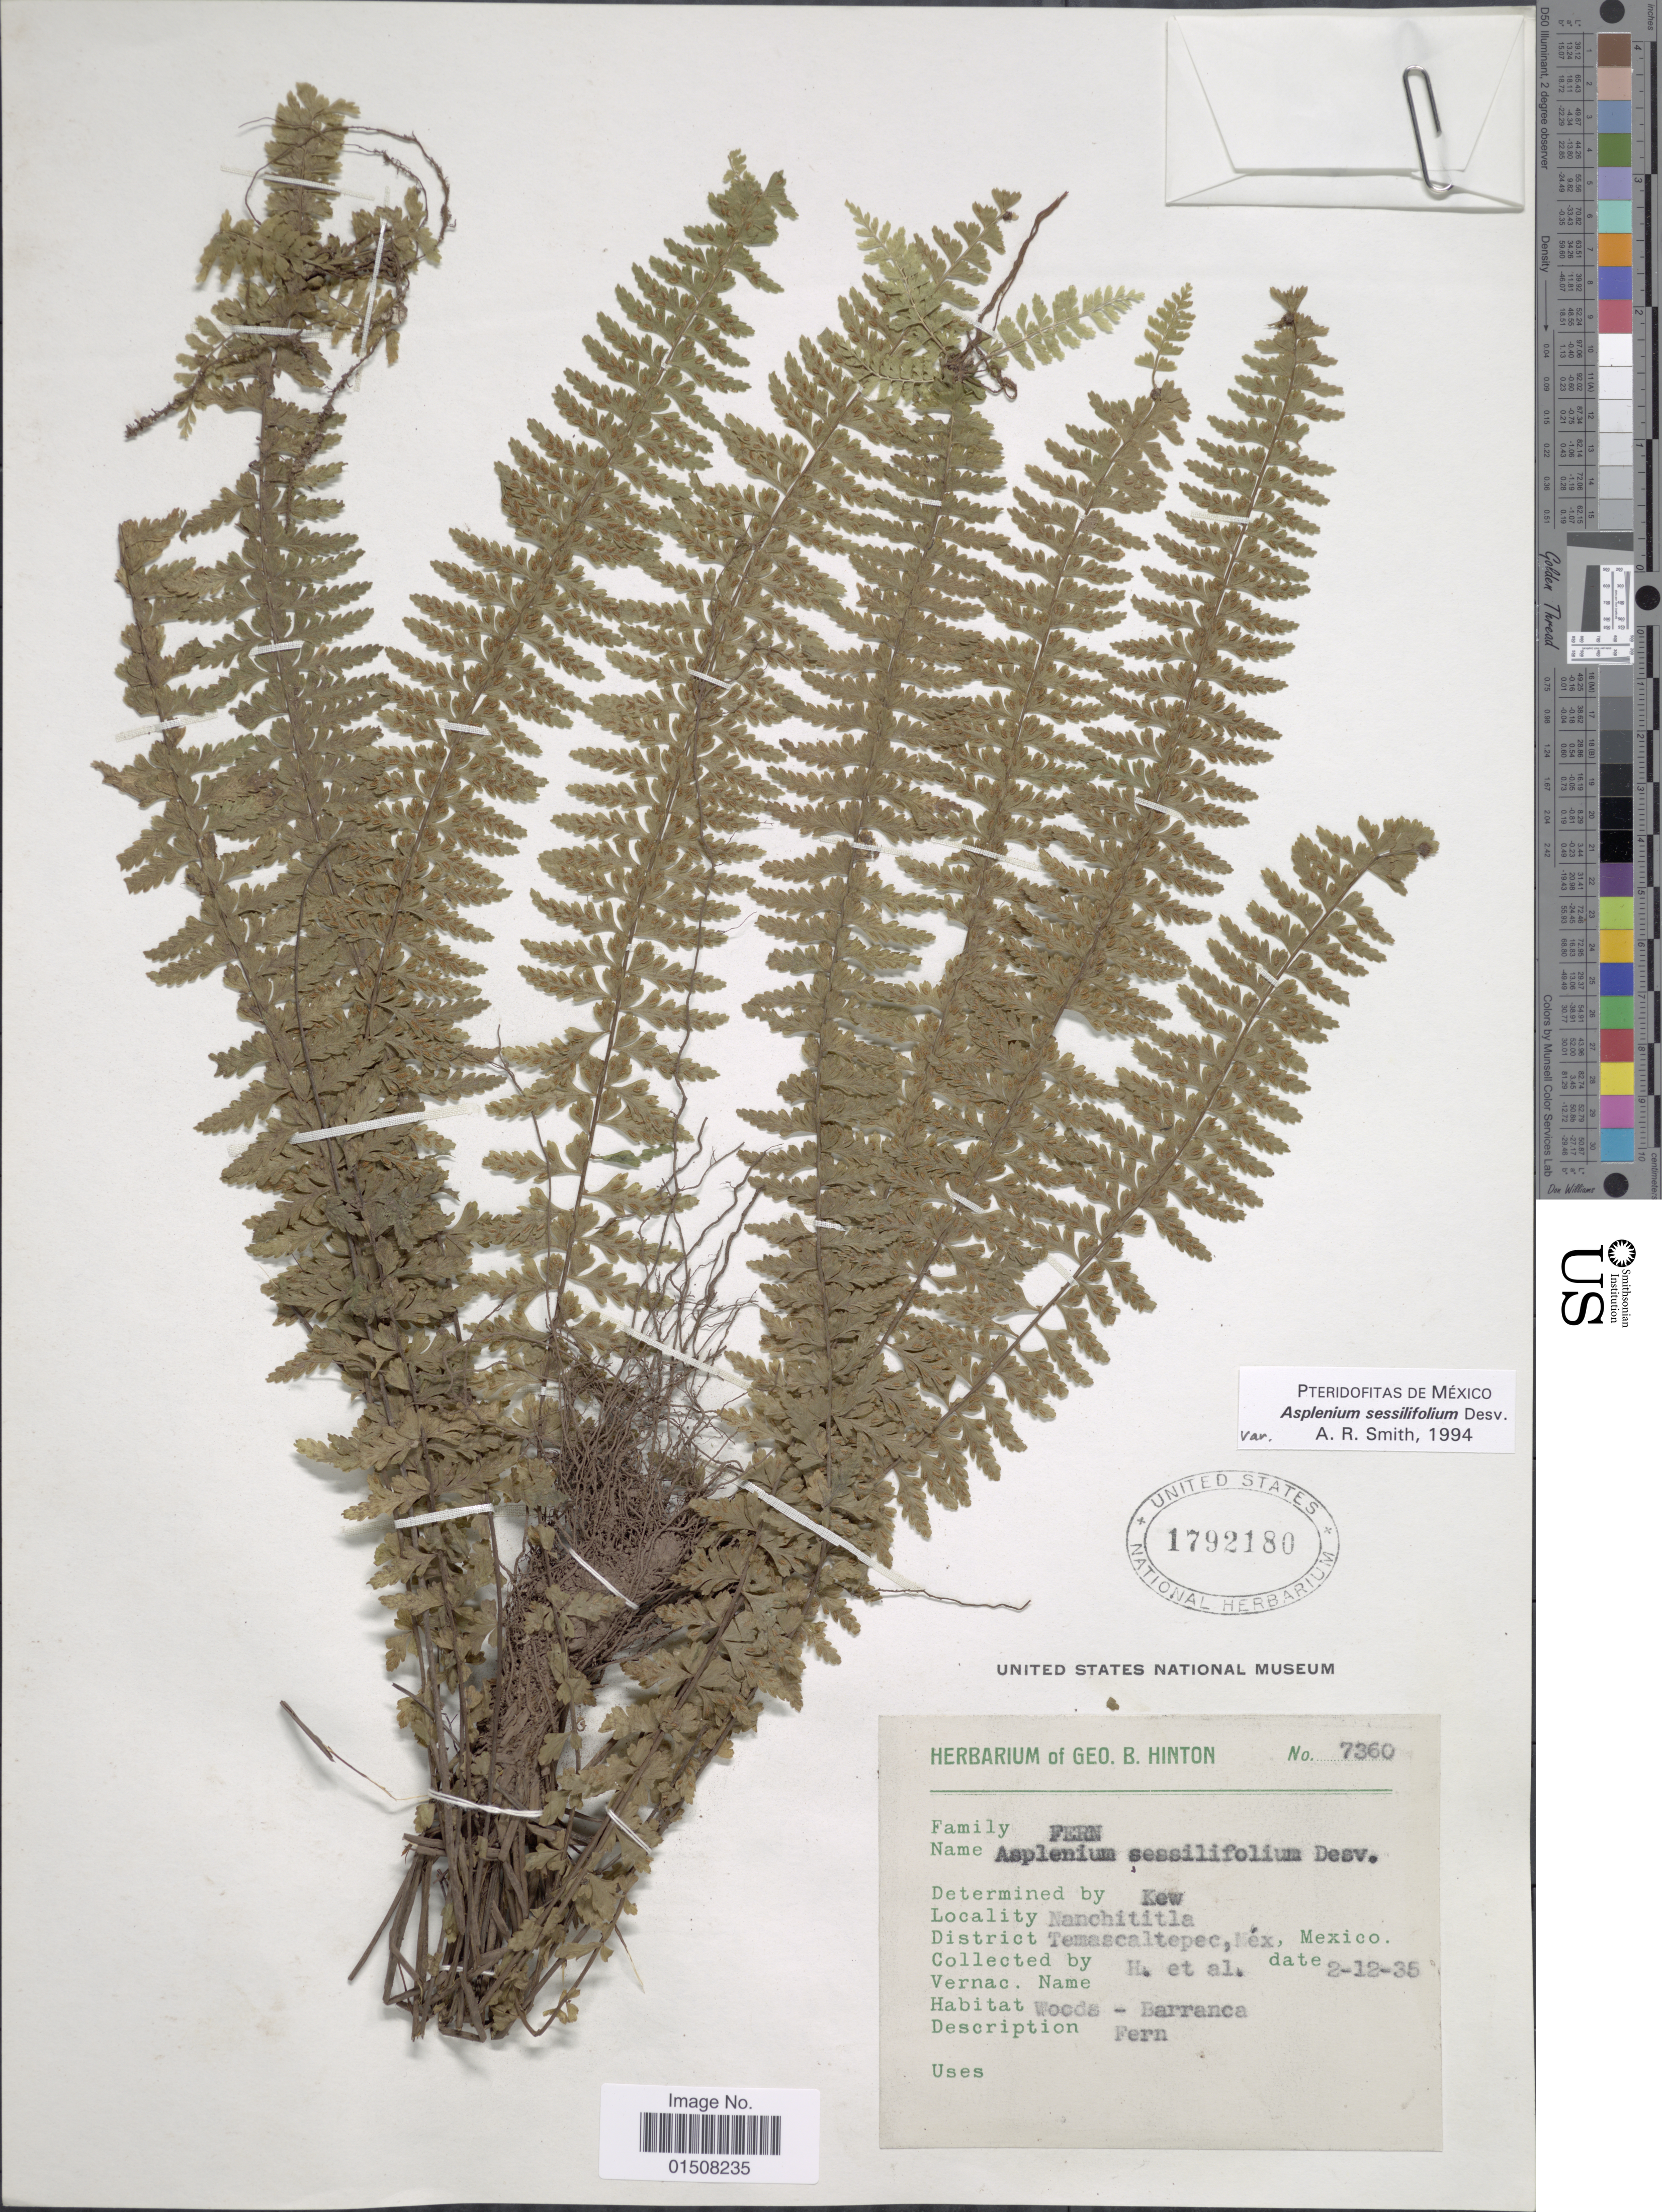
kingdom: Plantae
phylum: Tracheophyta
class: Polypodiopsida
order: Polypodiales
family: Aspleniaceae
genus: Asplenium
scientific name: Asplenium sessilifolium var. occidentale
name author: A.R. Sm.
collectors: G. B. Hinton & et al.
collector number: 7360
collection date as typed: Transcribed d/m/y: 2/12/35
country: Mexico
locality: Nanchititla, Temascaltepec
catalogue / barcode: US 1792180